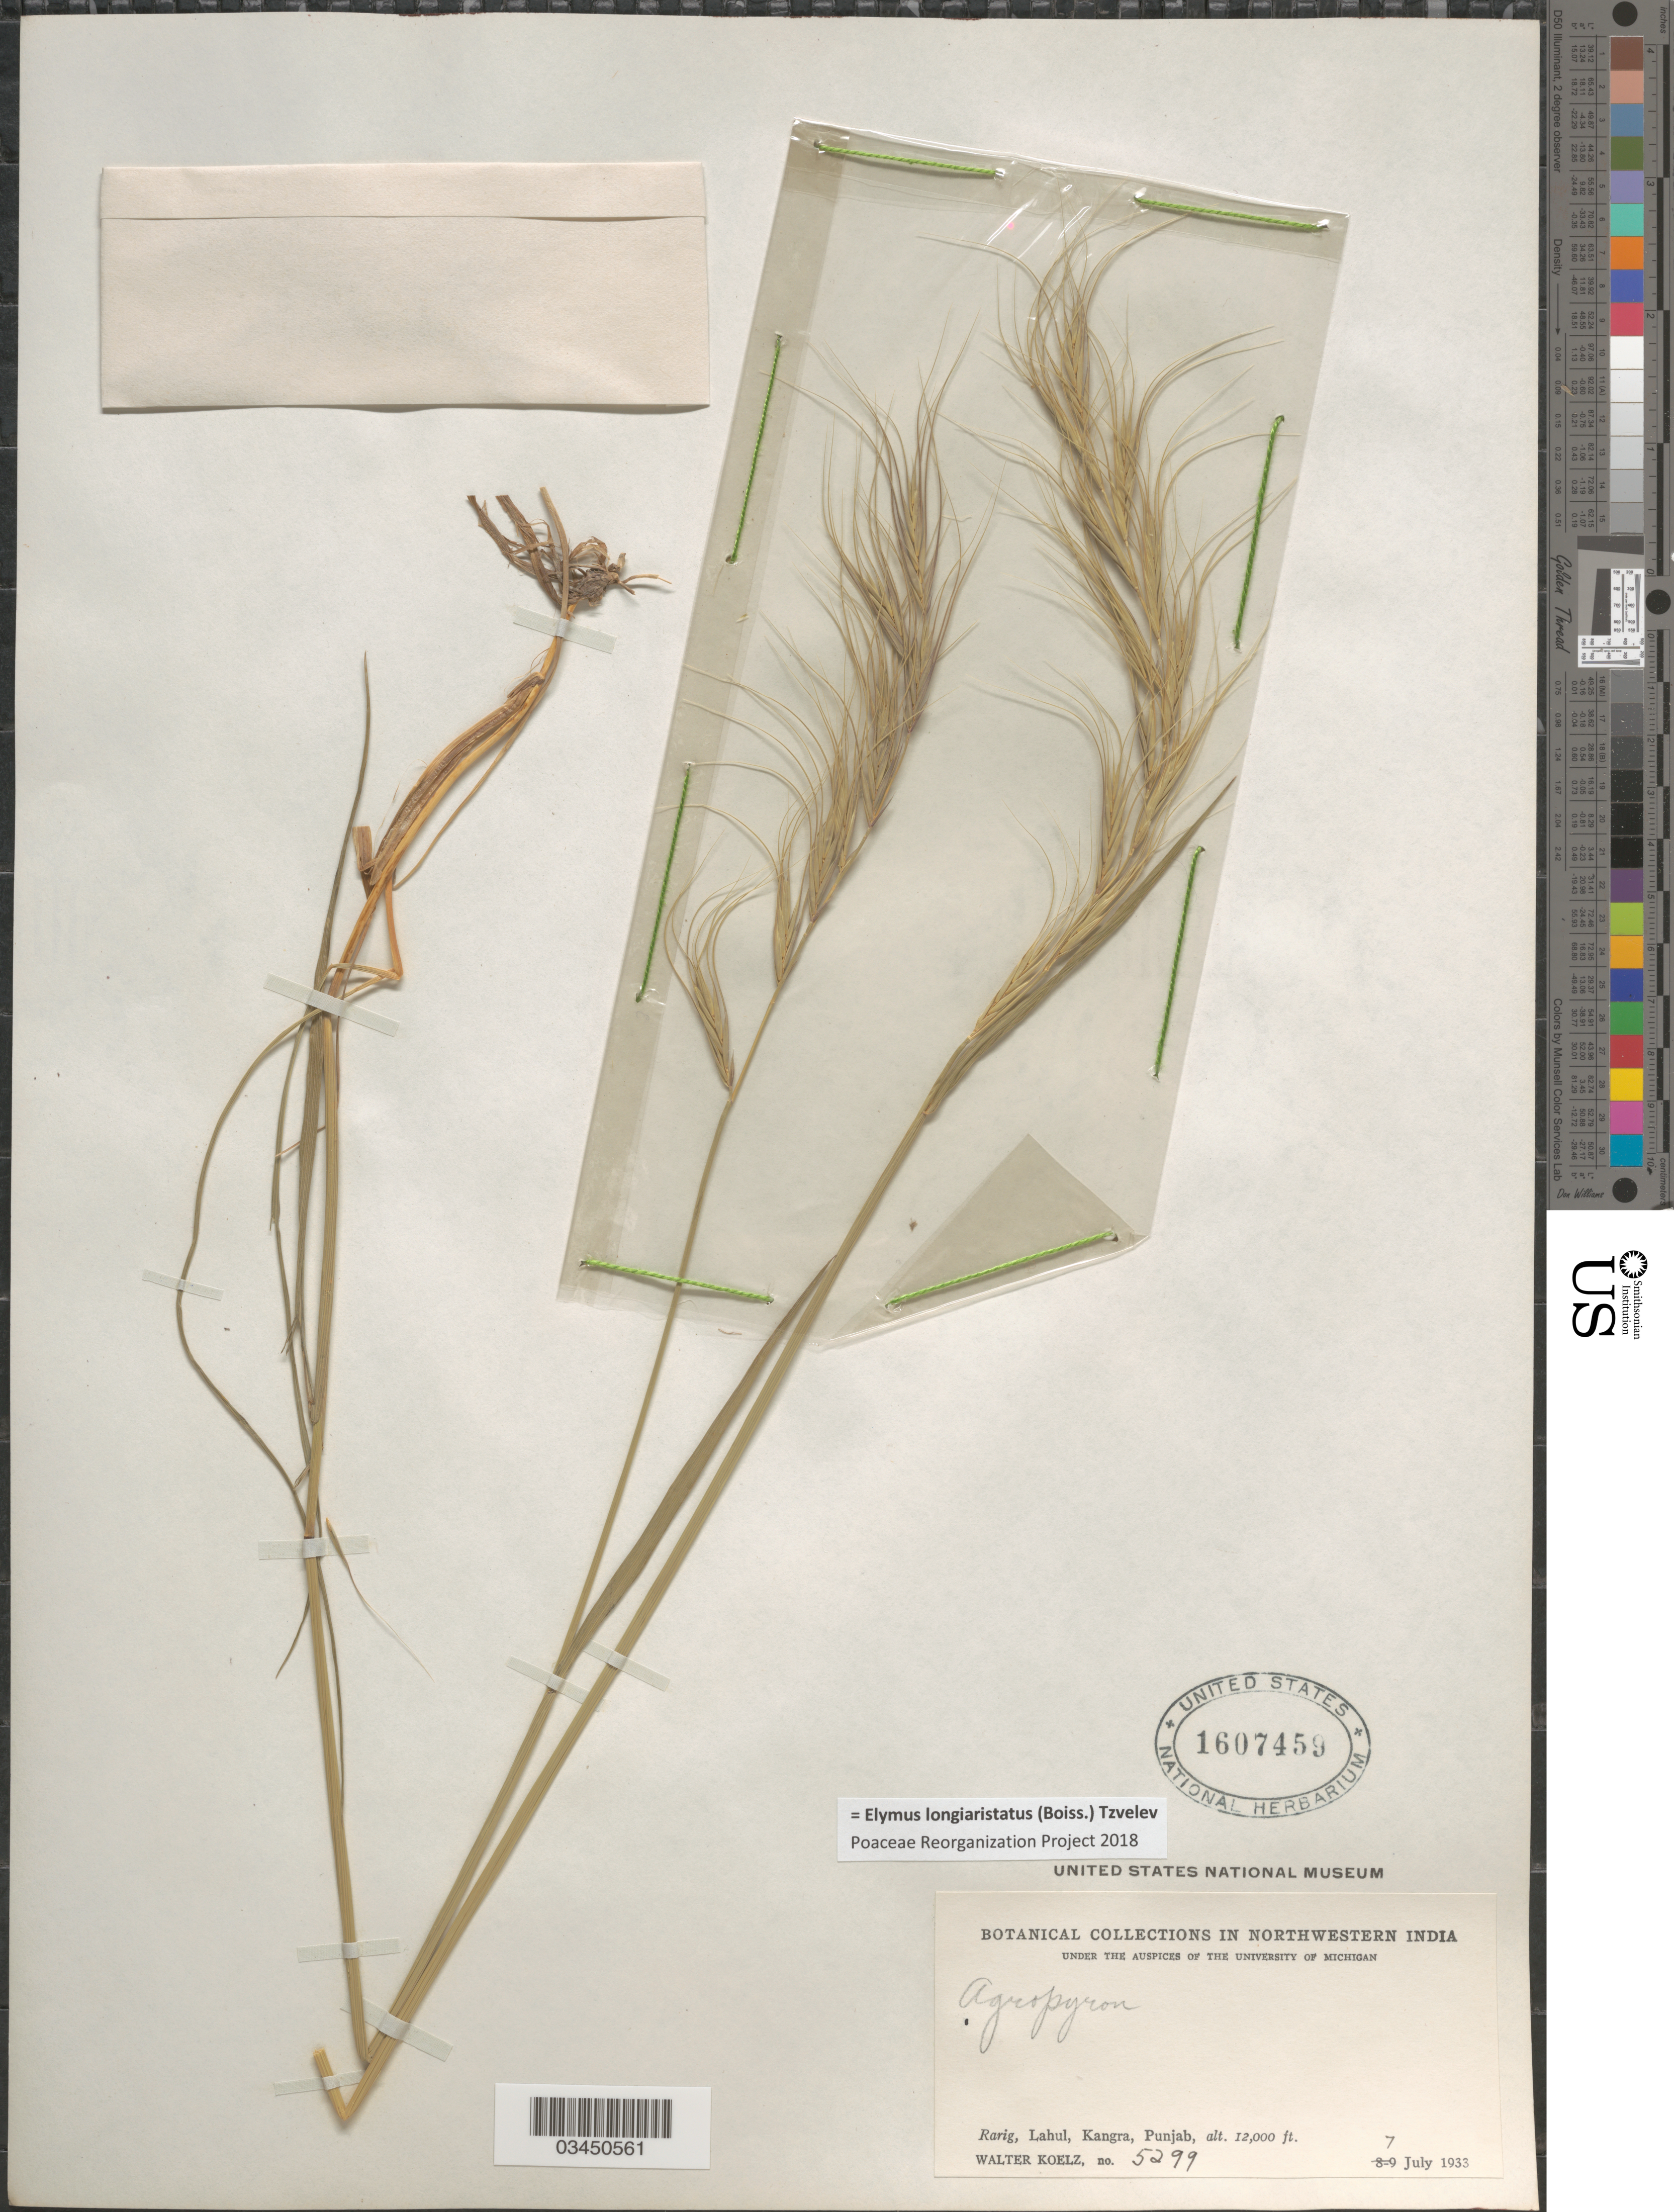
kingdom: Plantae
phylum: Tracheophyta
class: Liliopsida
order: Poales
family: Poaceae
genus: Elymus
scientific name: Elymus longiaristatus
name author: (Boiss.) Tzvelev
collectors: W. N. Koelz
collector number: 5299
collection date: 1933-07-07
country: India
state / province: Punjab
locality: Northwestern India. Rarig, Lahul, Kangra.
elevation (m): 3658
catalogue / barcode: US 1607459